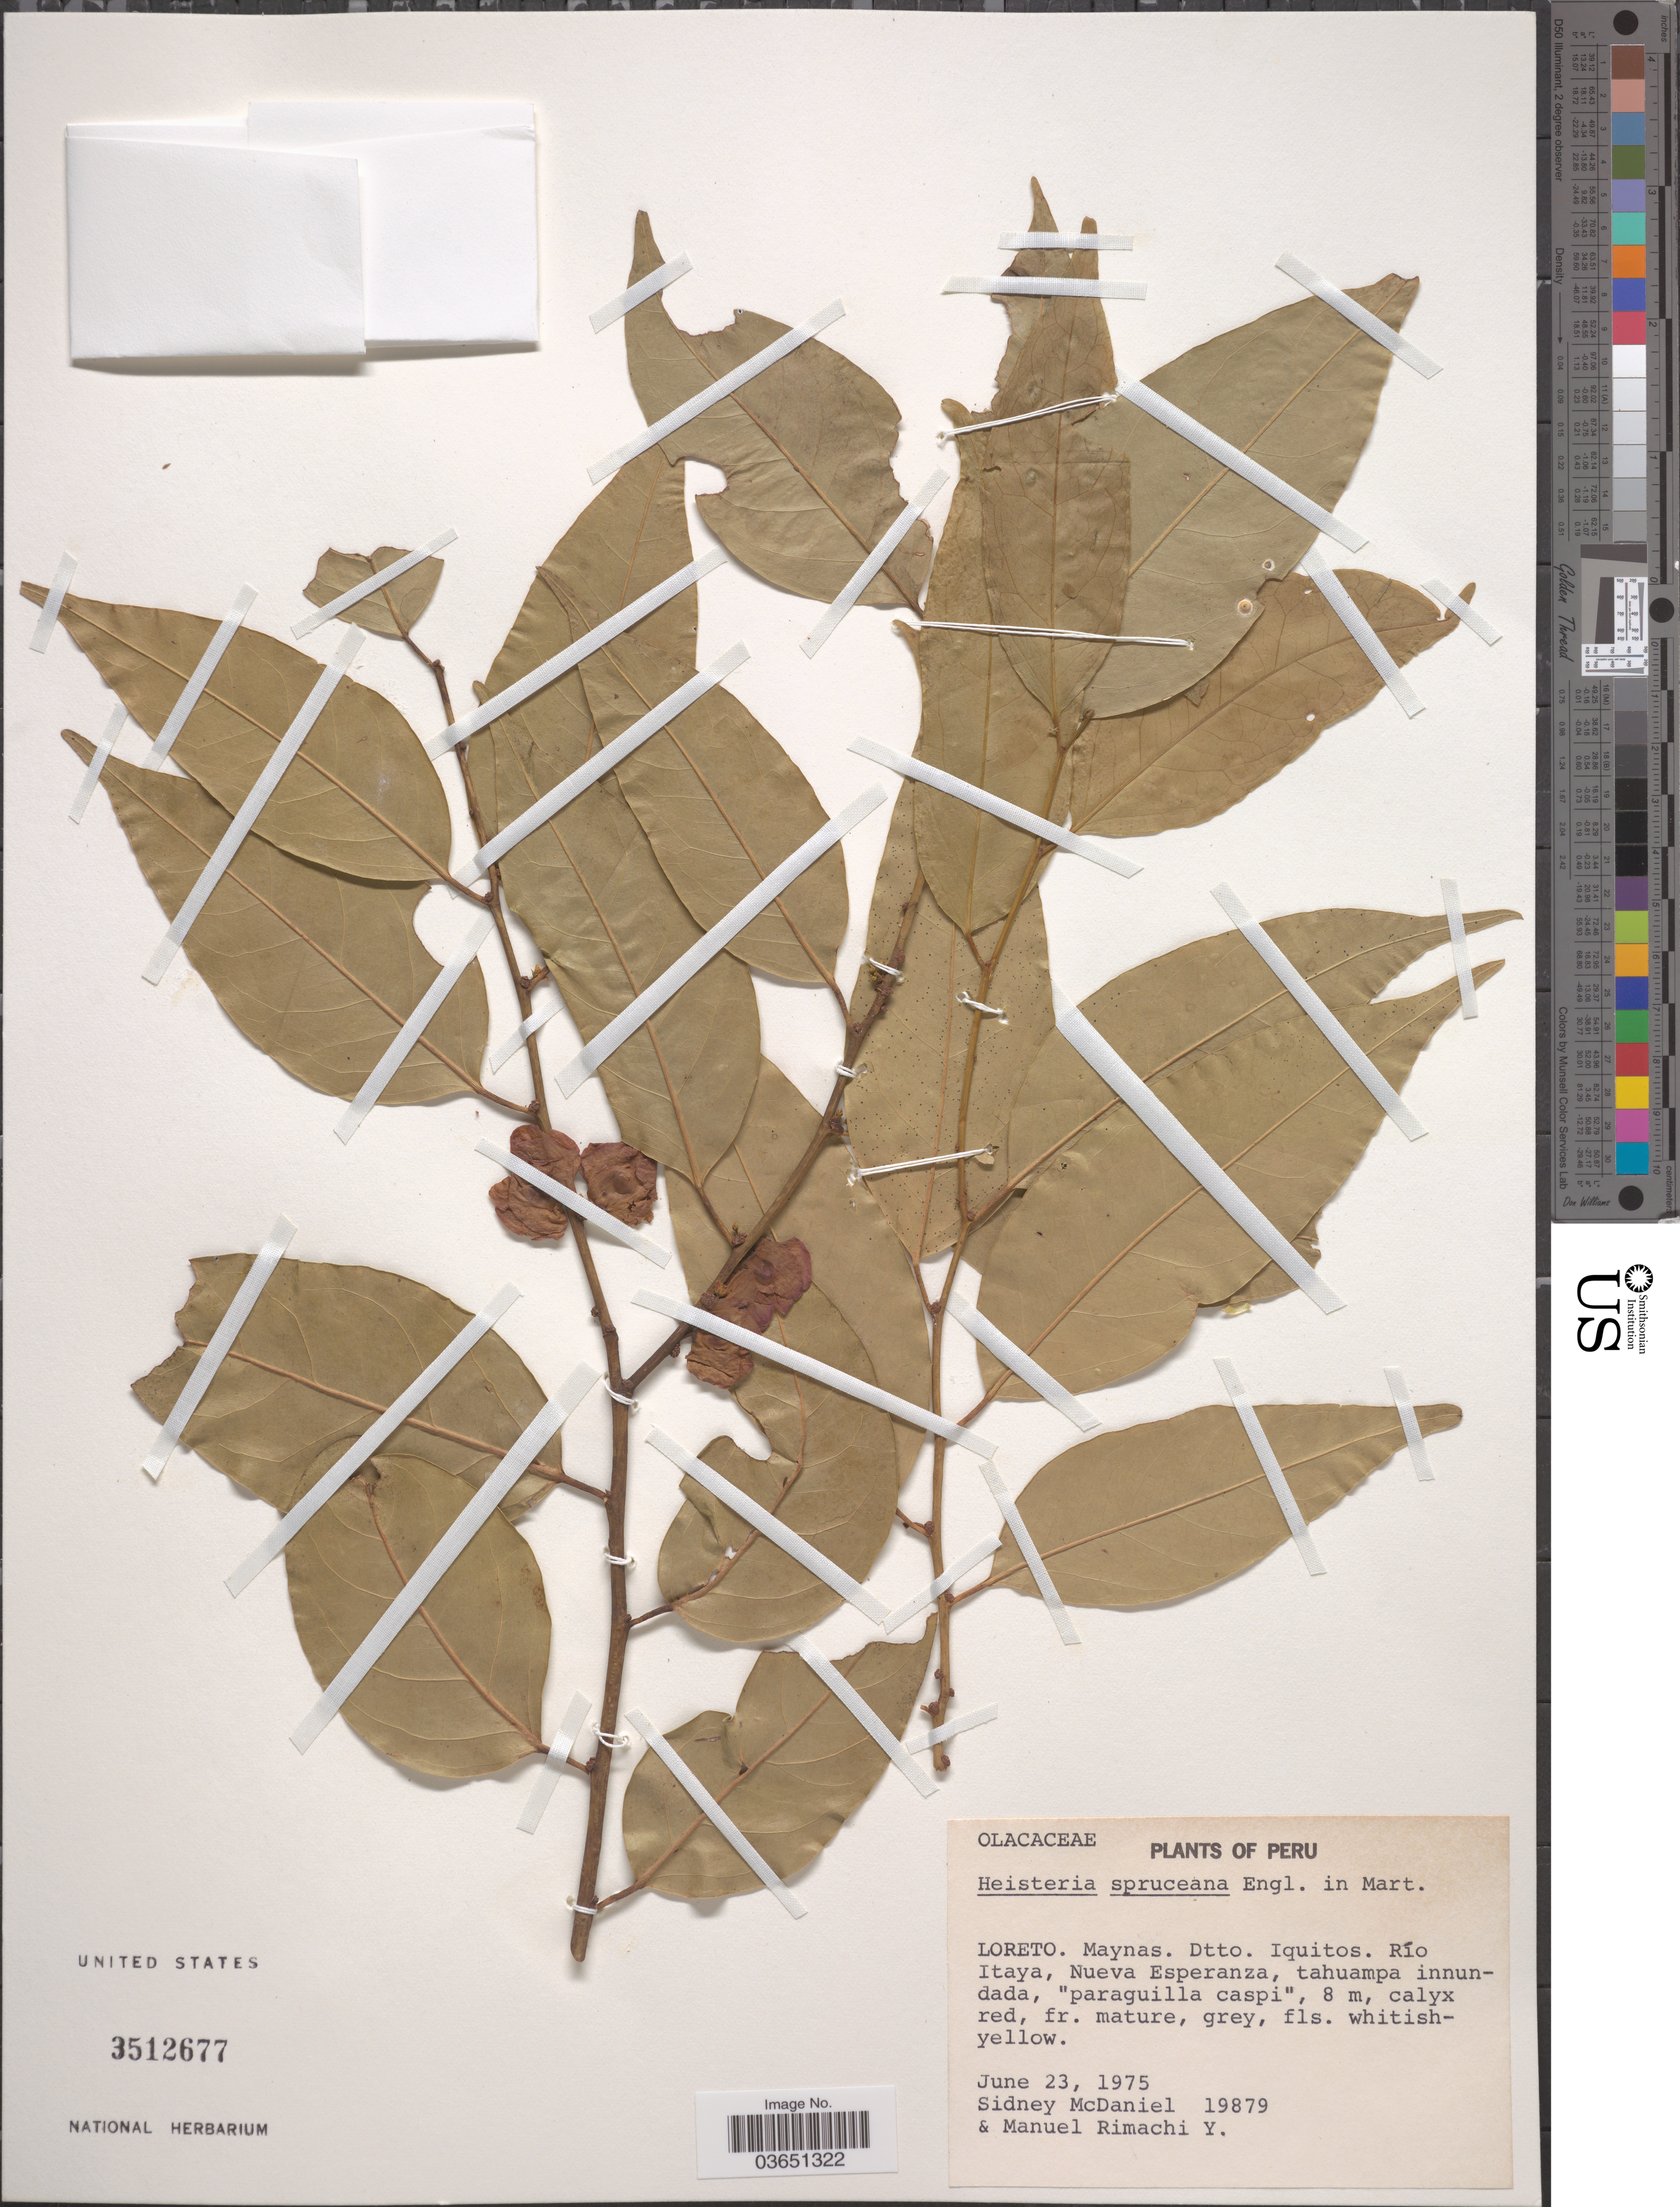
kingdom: Plantae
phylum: Tracheophyta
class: Magnoliopsida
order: Santalales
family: Erythropalaceae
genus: Heisteria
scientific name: Heisteria spruceana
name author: Engl.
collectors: S. McDaniel & M. Rimachi Y.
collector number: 19879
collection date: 1975-06-23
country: Peru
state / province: Loreto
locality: Maynas. Dtto. Iquitos. Río Itaya, Nueva Esperanza.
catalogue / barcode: US 3512677